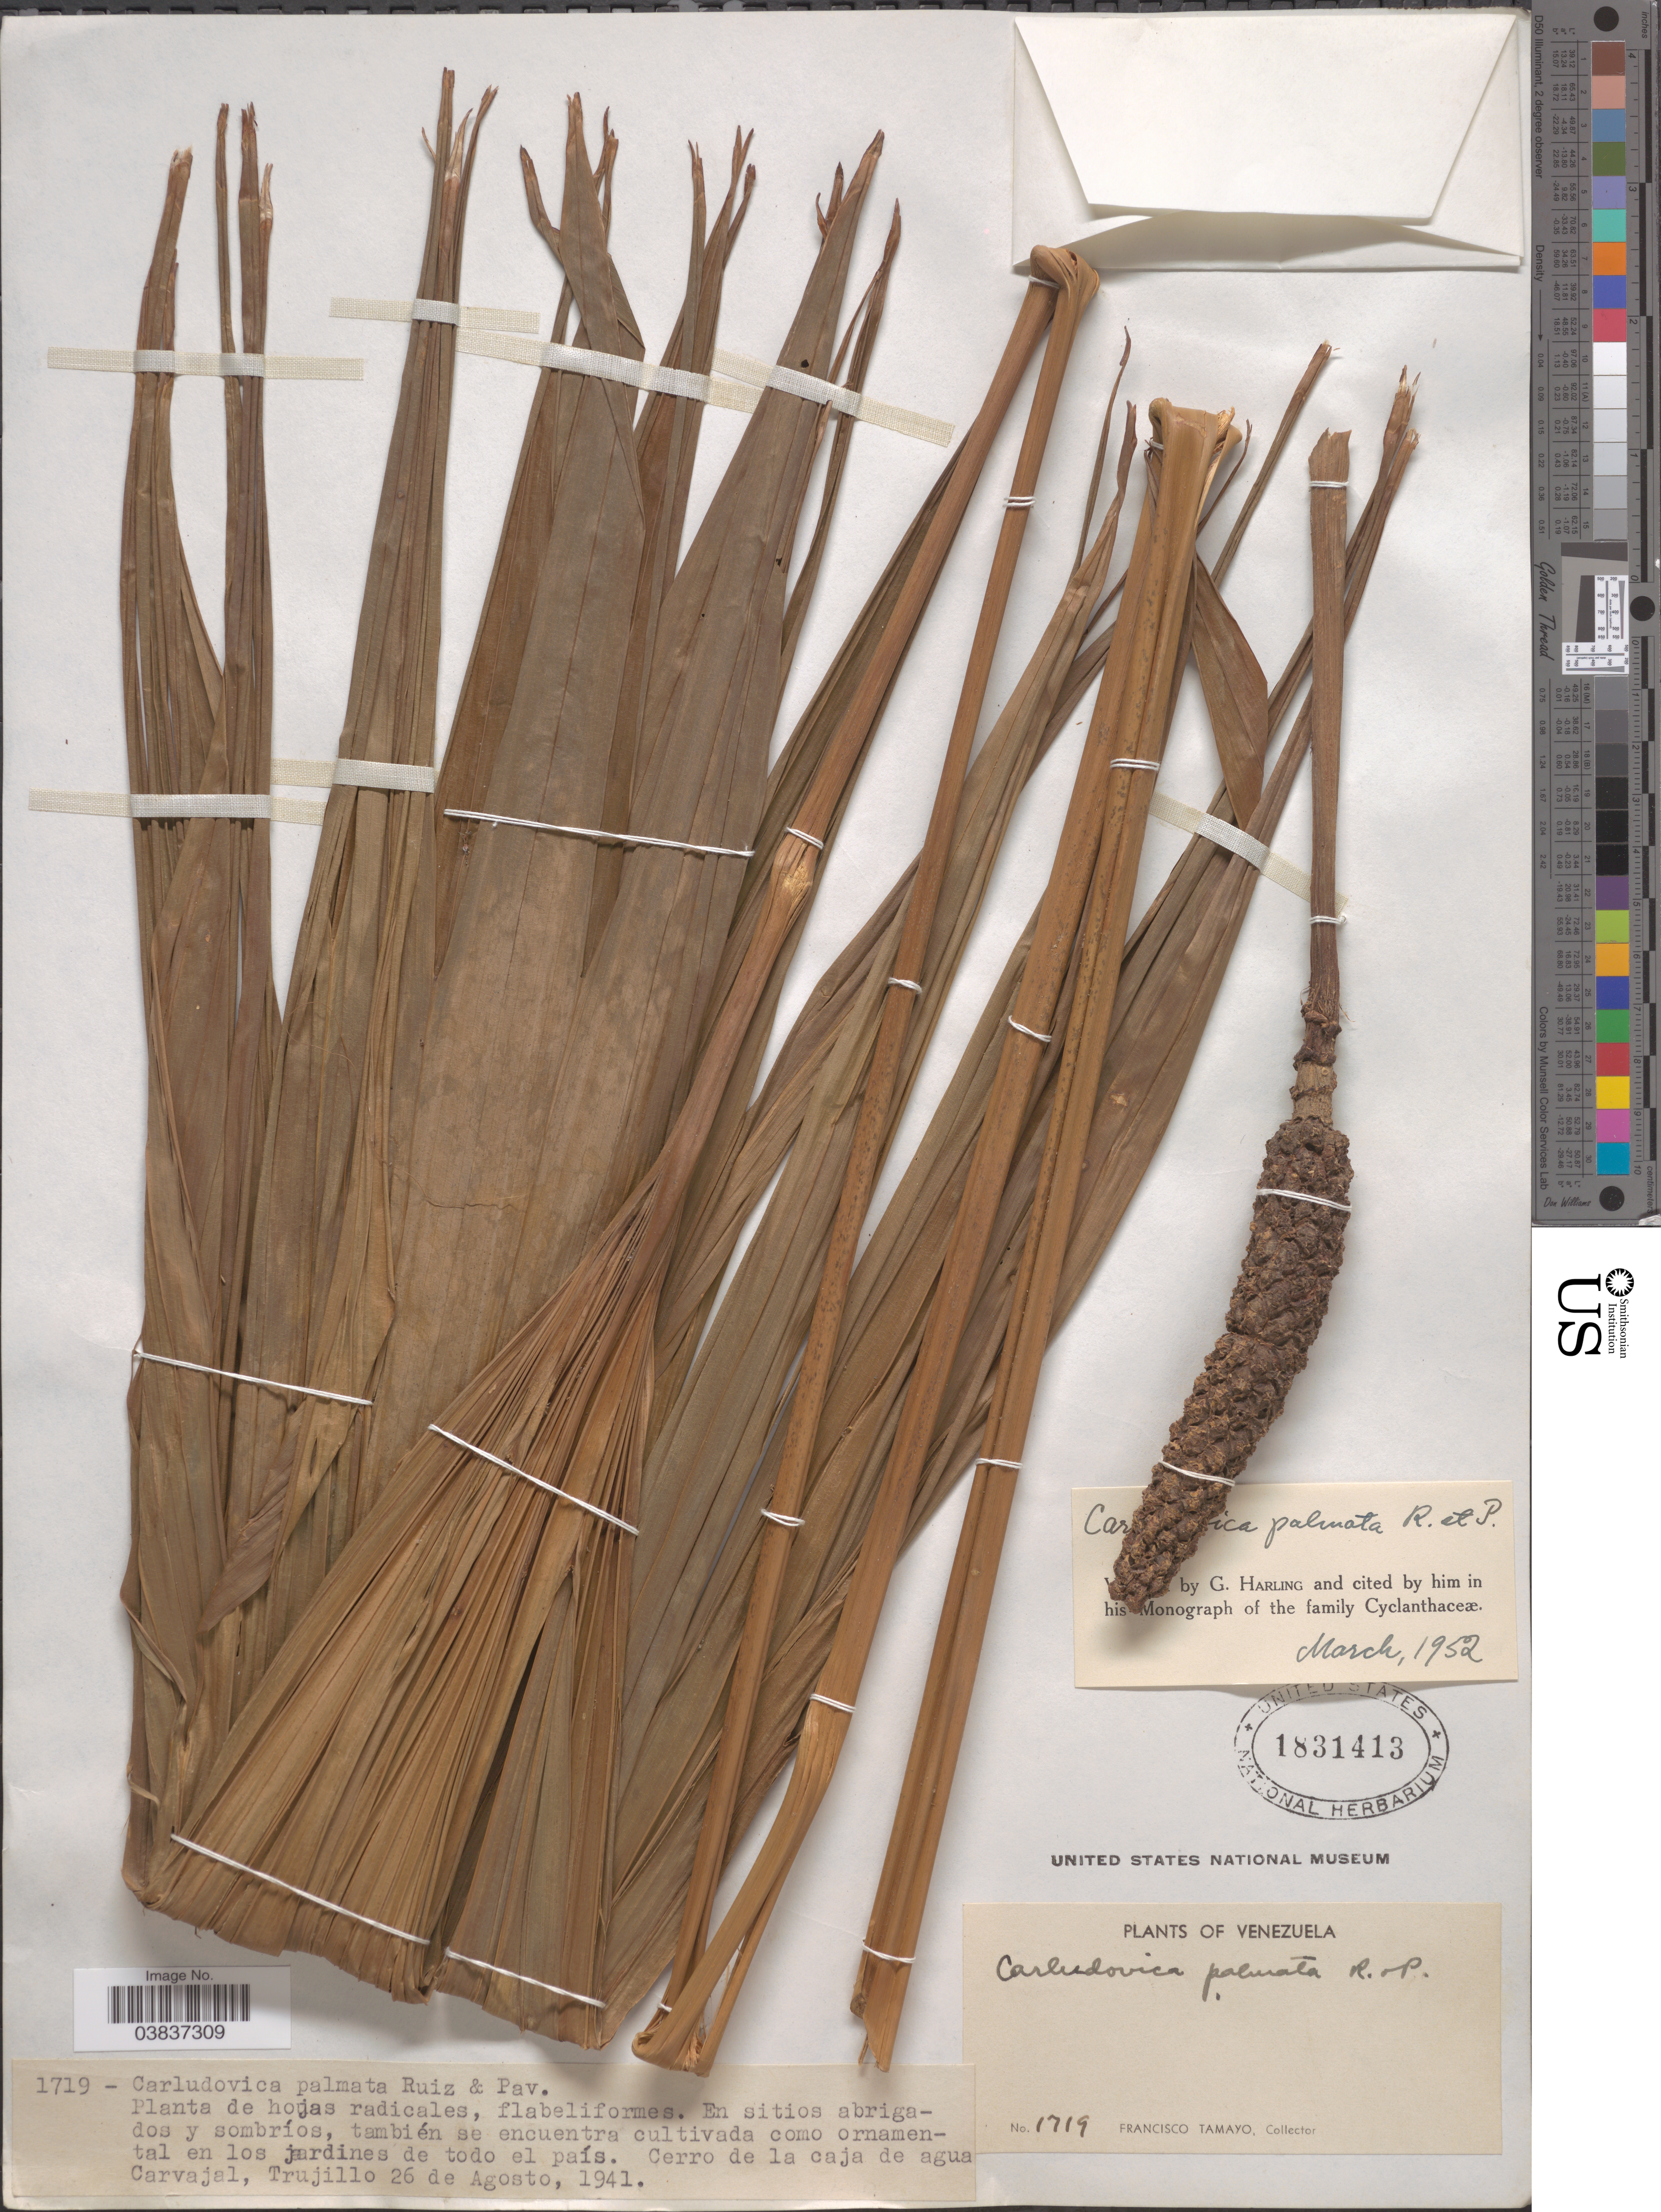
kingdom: Plantae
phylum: Tracheophyta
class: Liliopsida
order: Pandanales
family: Cyclanthaceae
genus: Carludovica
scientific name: Carludovica palmata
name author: Ruiz & Pav.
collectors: F. Tamayo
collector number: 1719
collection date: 1941-08-26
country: Venezuela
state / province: Trujillo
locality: Cerro de la caja de agua Carvajal.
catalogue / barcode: US 1831413